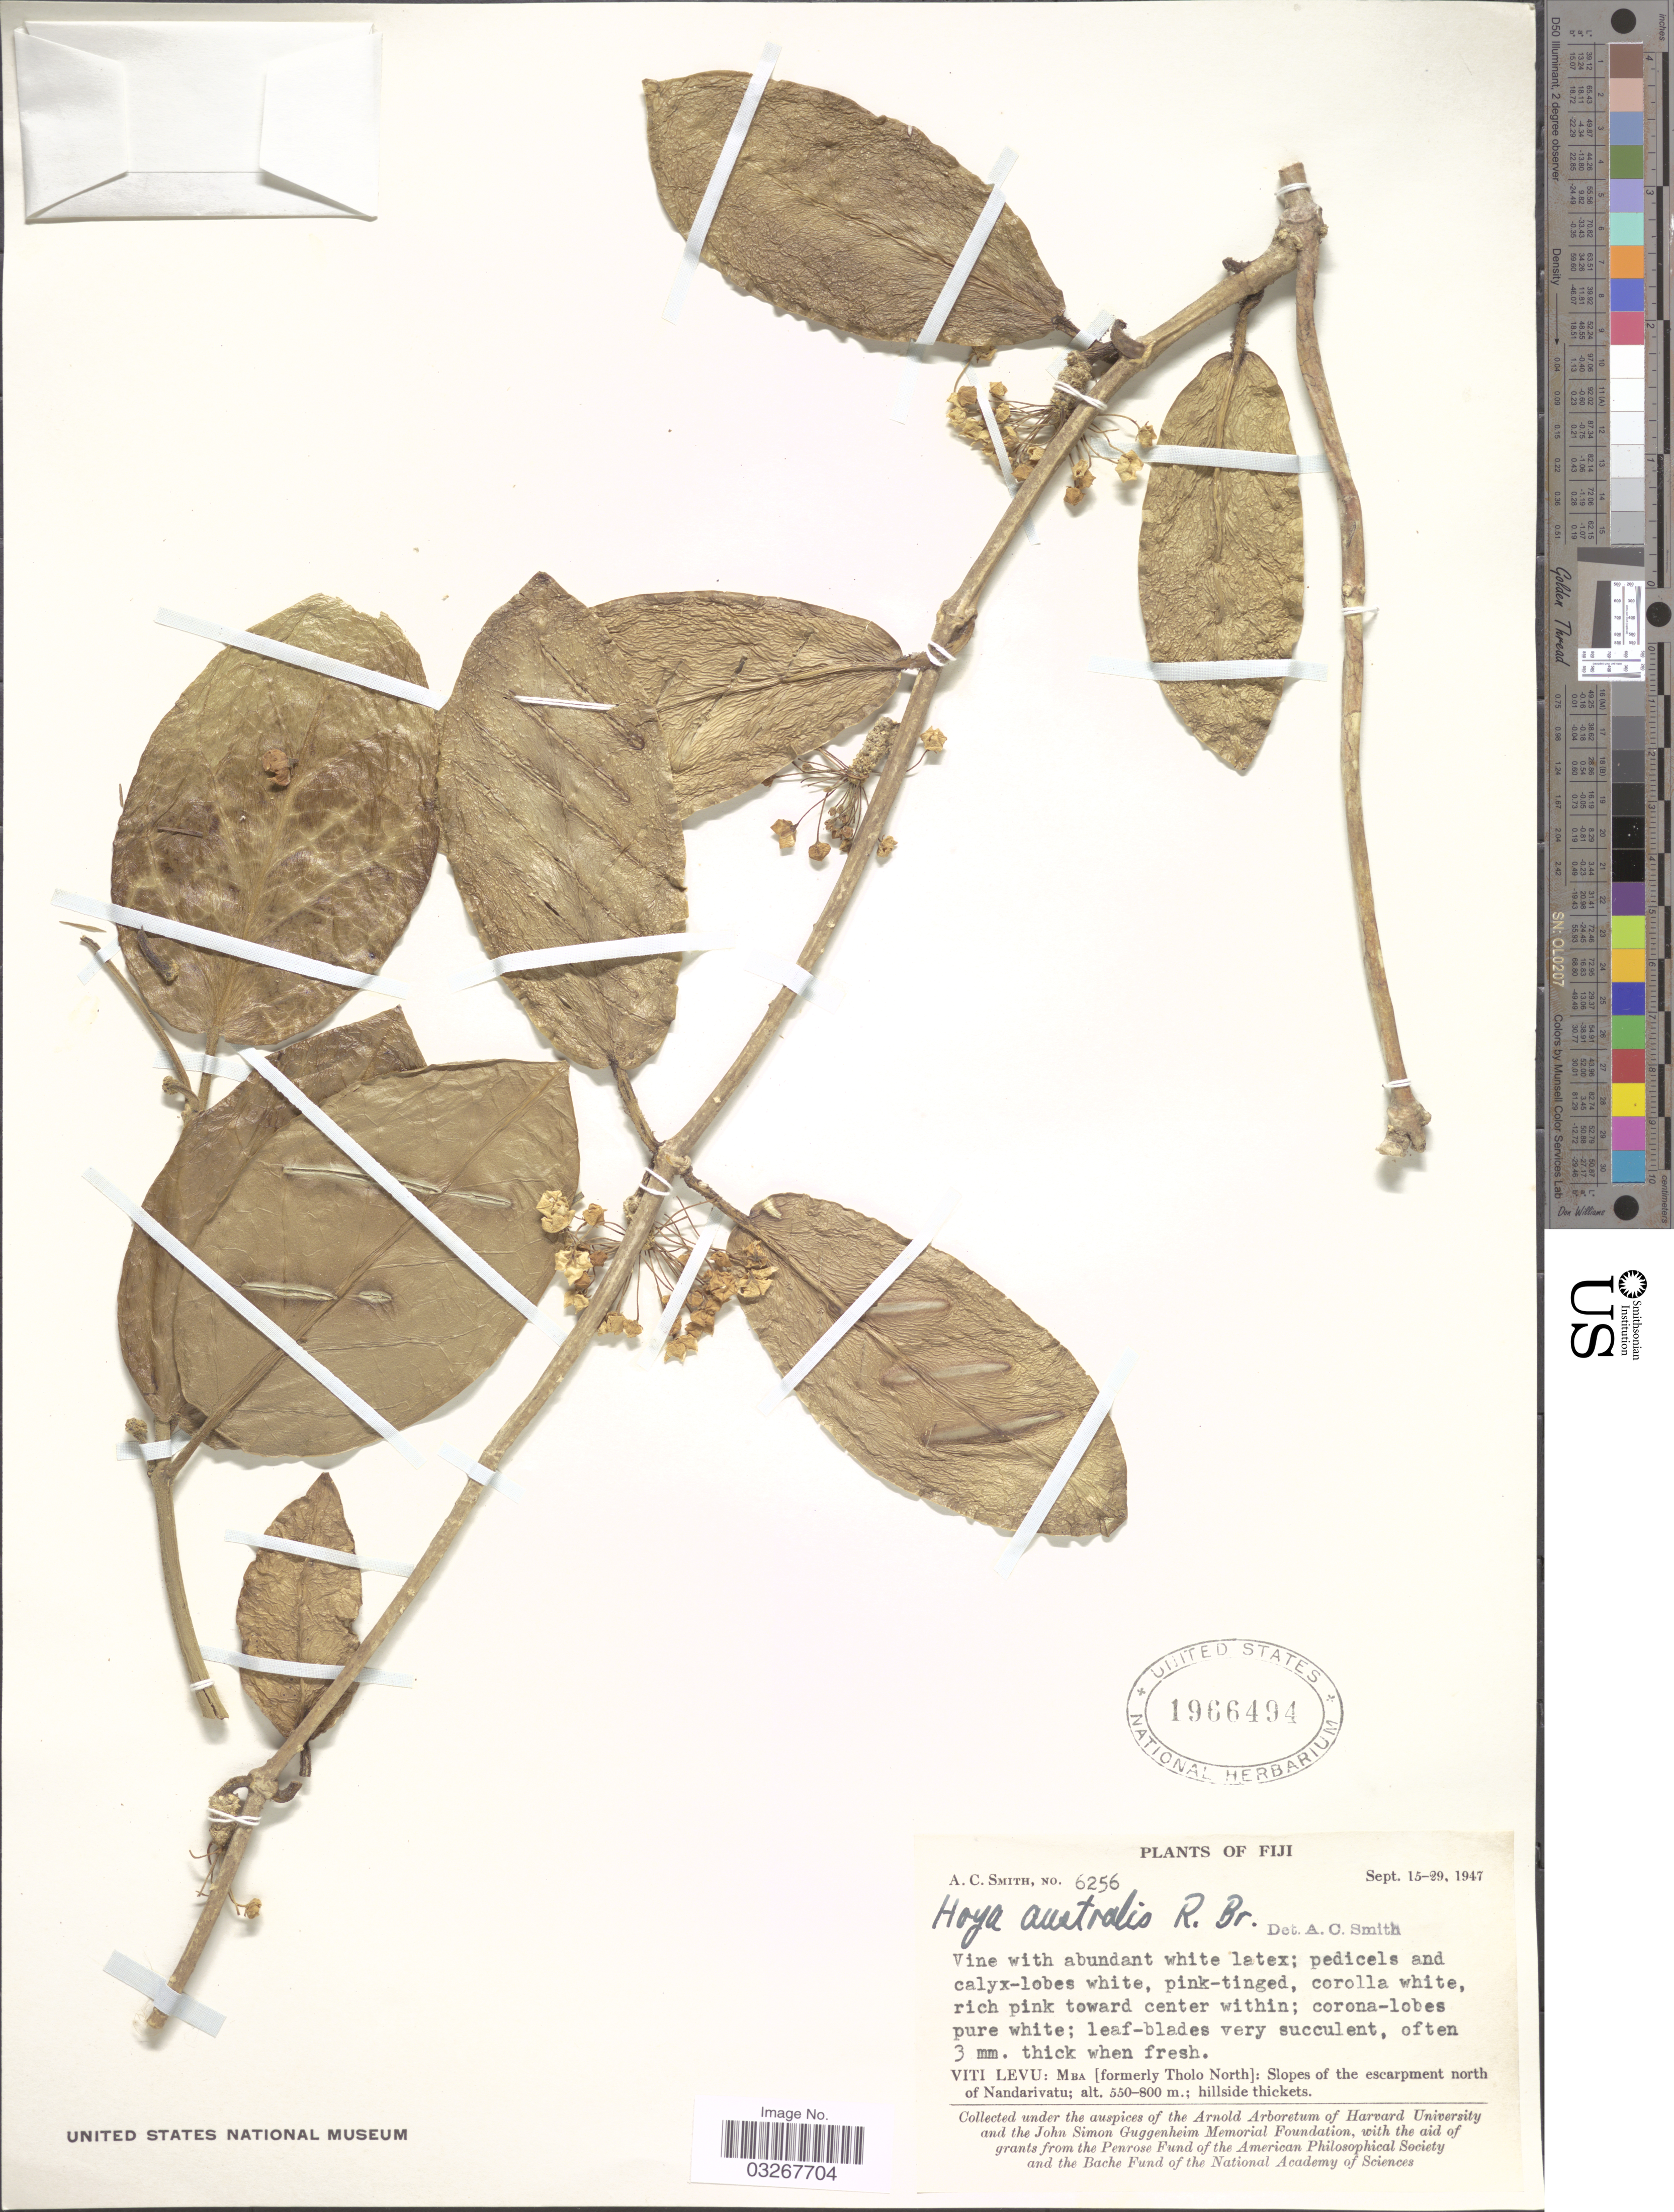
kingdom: Plantae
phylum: Tracheophyta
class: Magnoliopsida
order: Gentianales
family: Apocynaceae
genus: Hoya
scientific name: Hoya australis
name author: R. Br. ex J. Traill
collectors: A. C. Smith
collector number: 6256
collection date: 1947-09-15/1947-09-29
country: Fiji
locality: Viti Levu: Mba [formerly Tholo North]: Slopes of the escarpment north of Nandarivatu.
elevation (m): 550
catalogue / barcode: US 1966494